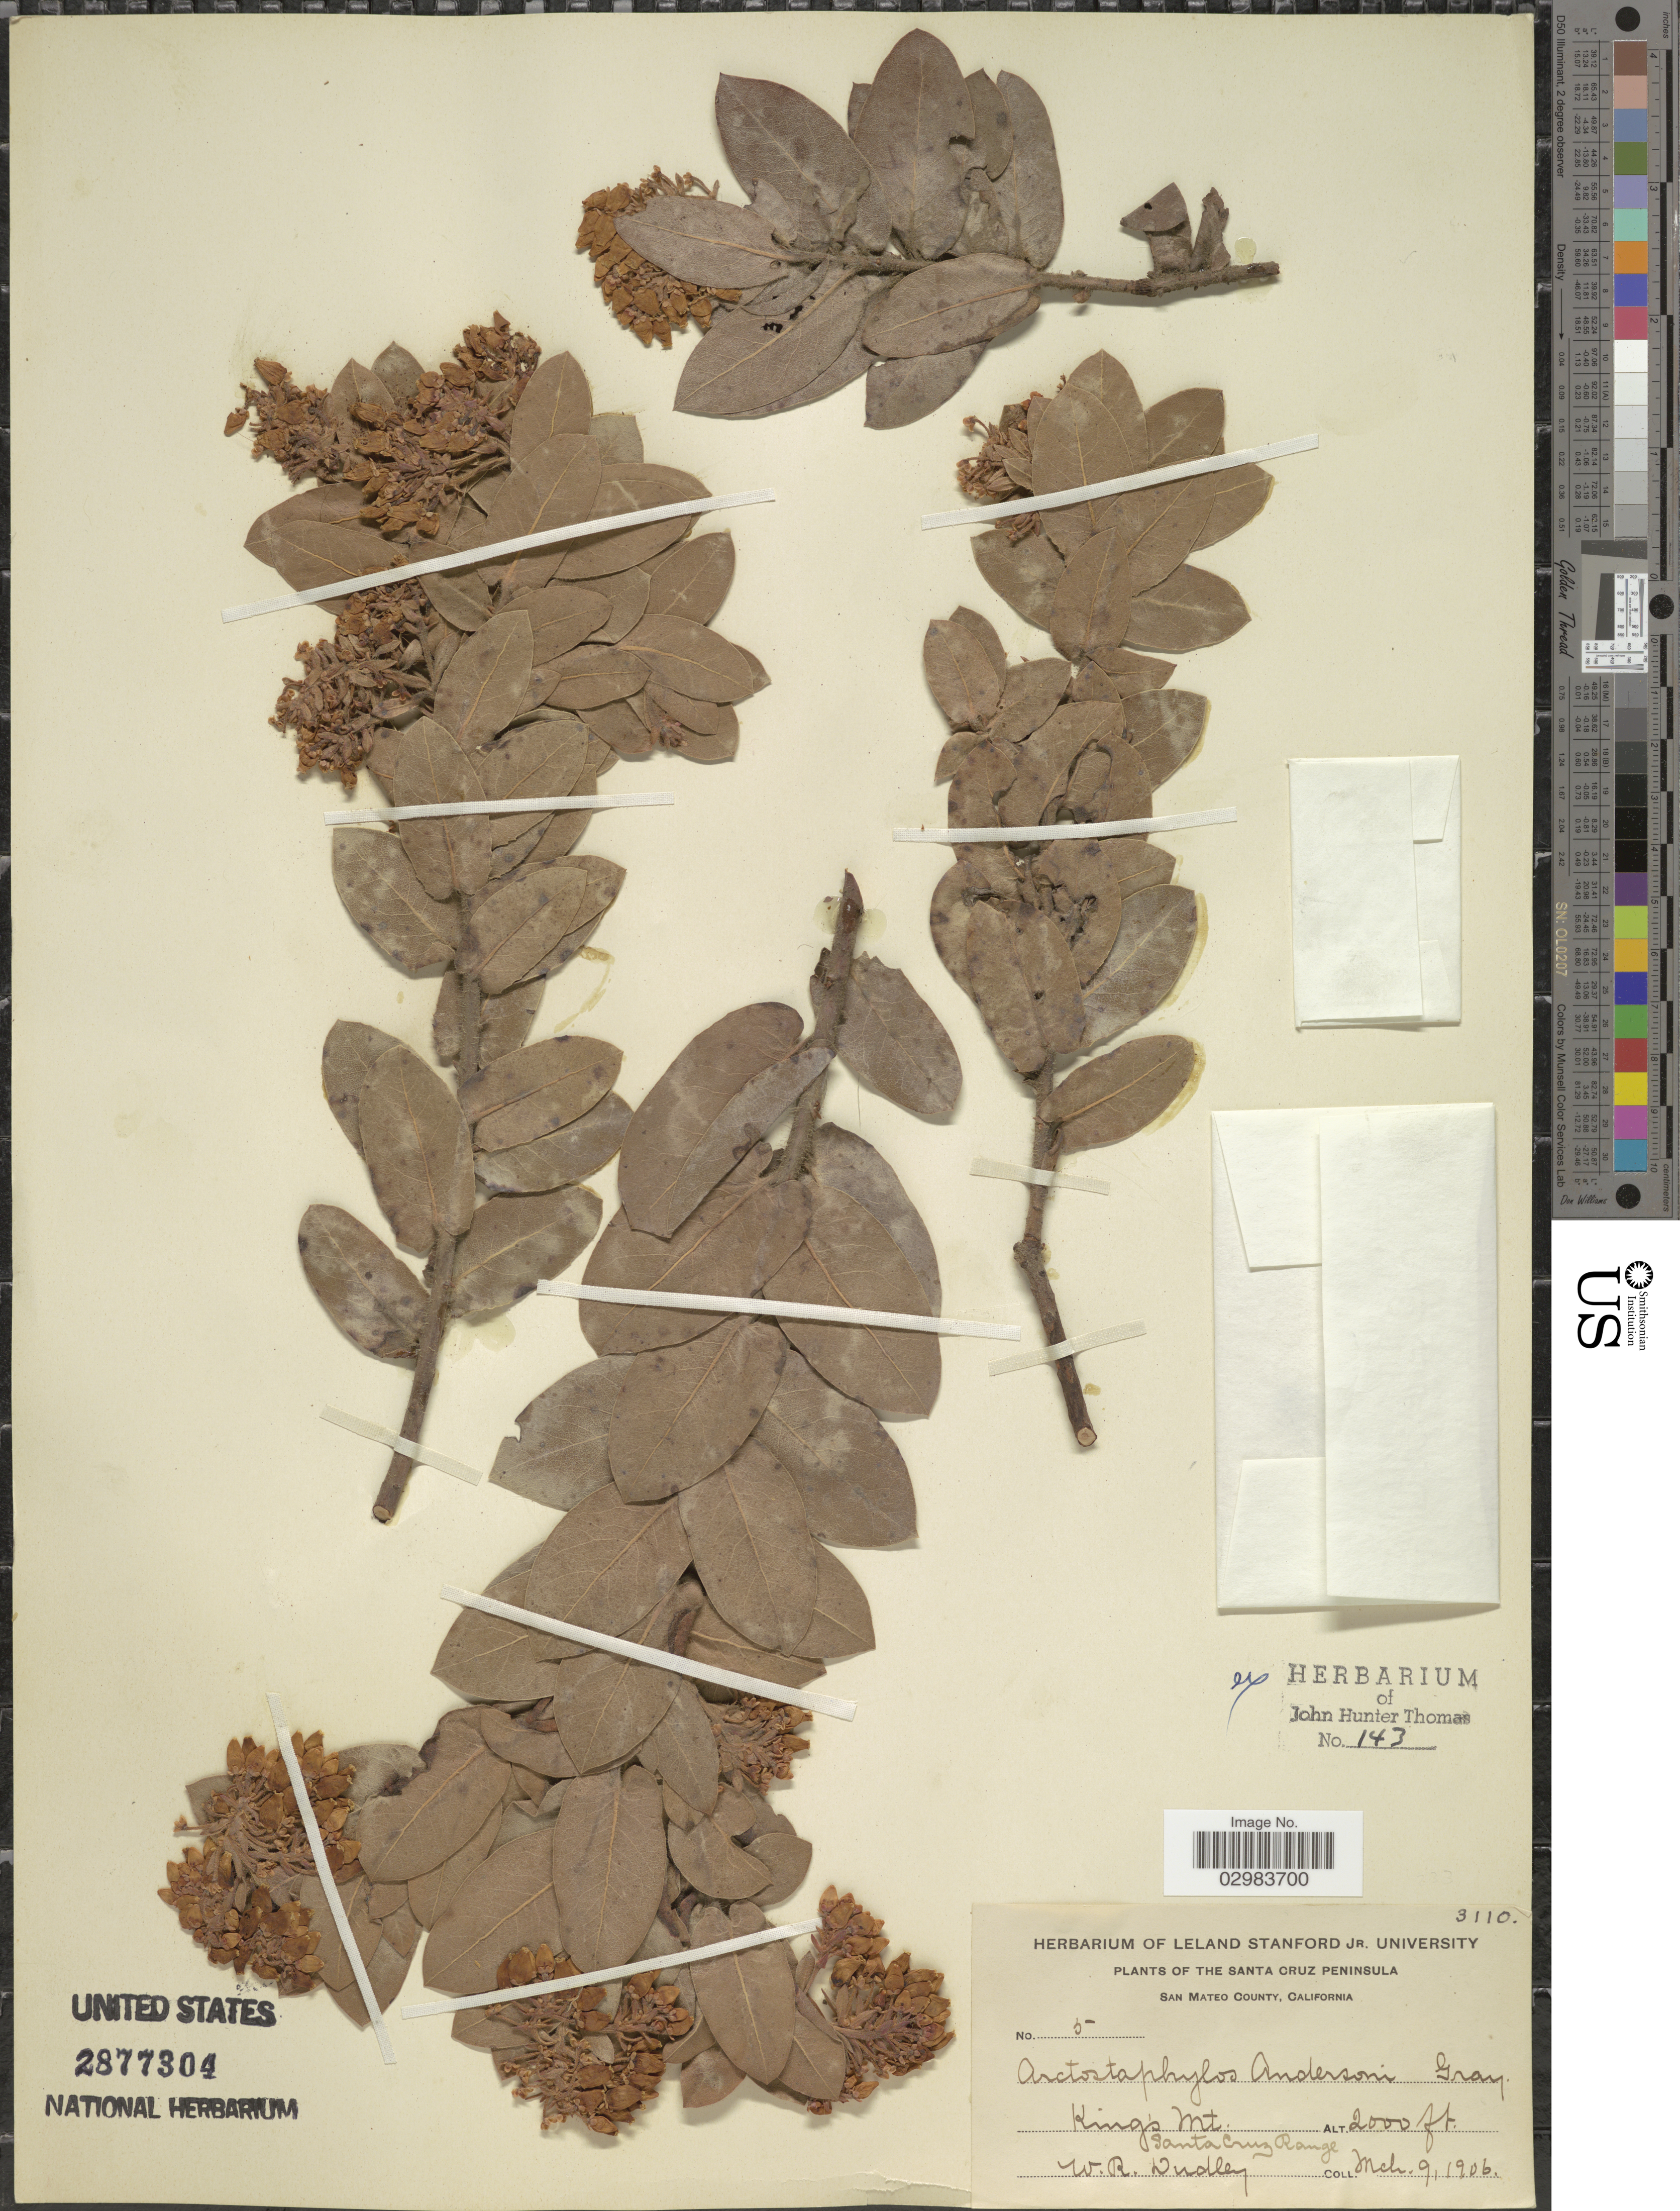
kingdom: Plantae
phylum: Tracheophyta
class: Magnoliopsida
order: Ericales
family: Ericaceae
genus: Arctostaphylos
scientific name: Arctostaphylos andersonii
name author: A. Gray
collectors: W. Dudley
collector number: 5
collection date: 1906-03-09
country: United States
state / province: California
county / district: San Mateo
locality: The Santa Cruz Peninsula. San Mateo County. King's Mt. Santa Cruz Range.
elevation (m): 610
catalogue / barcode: US 2877304